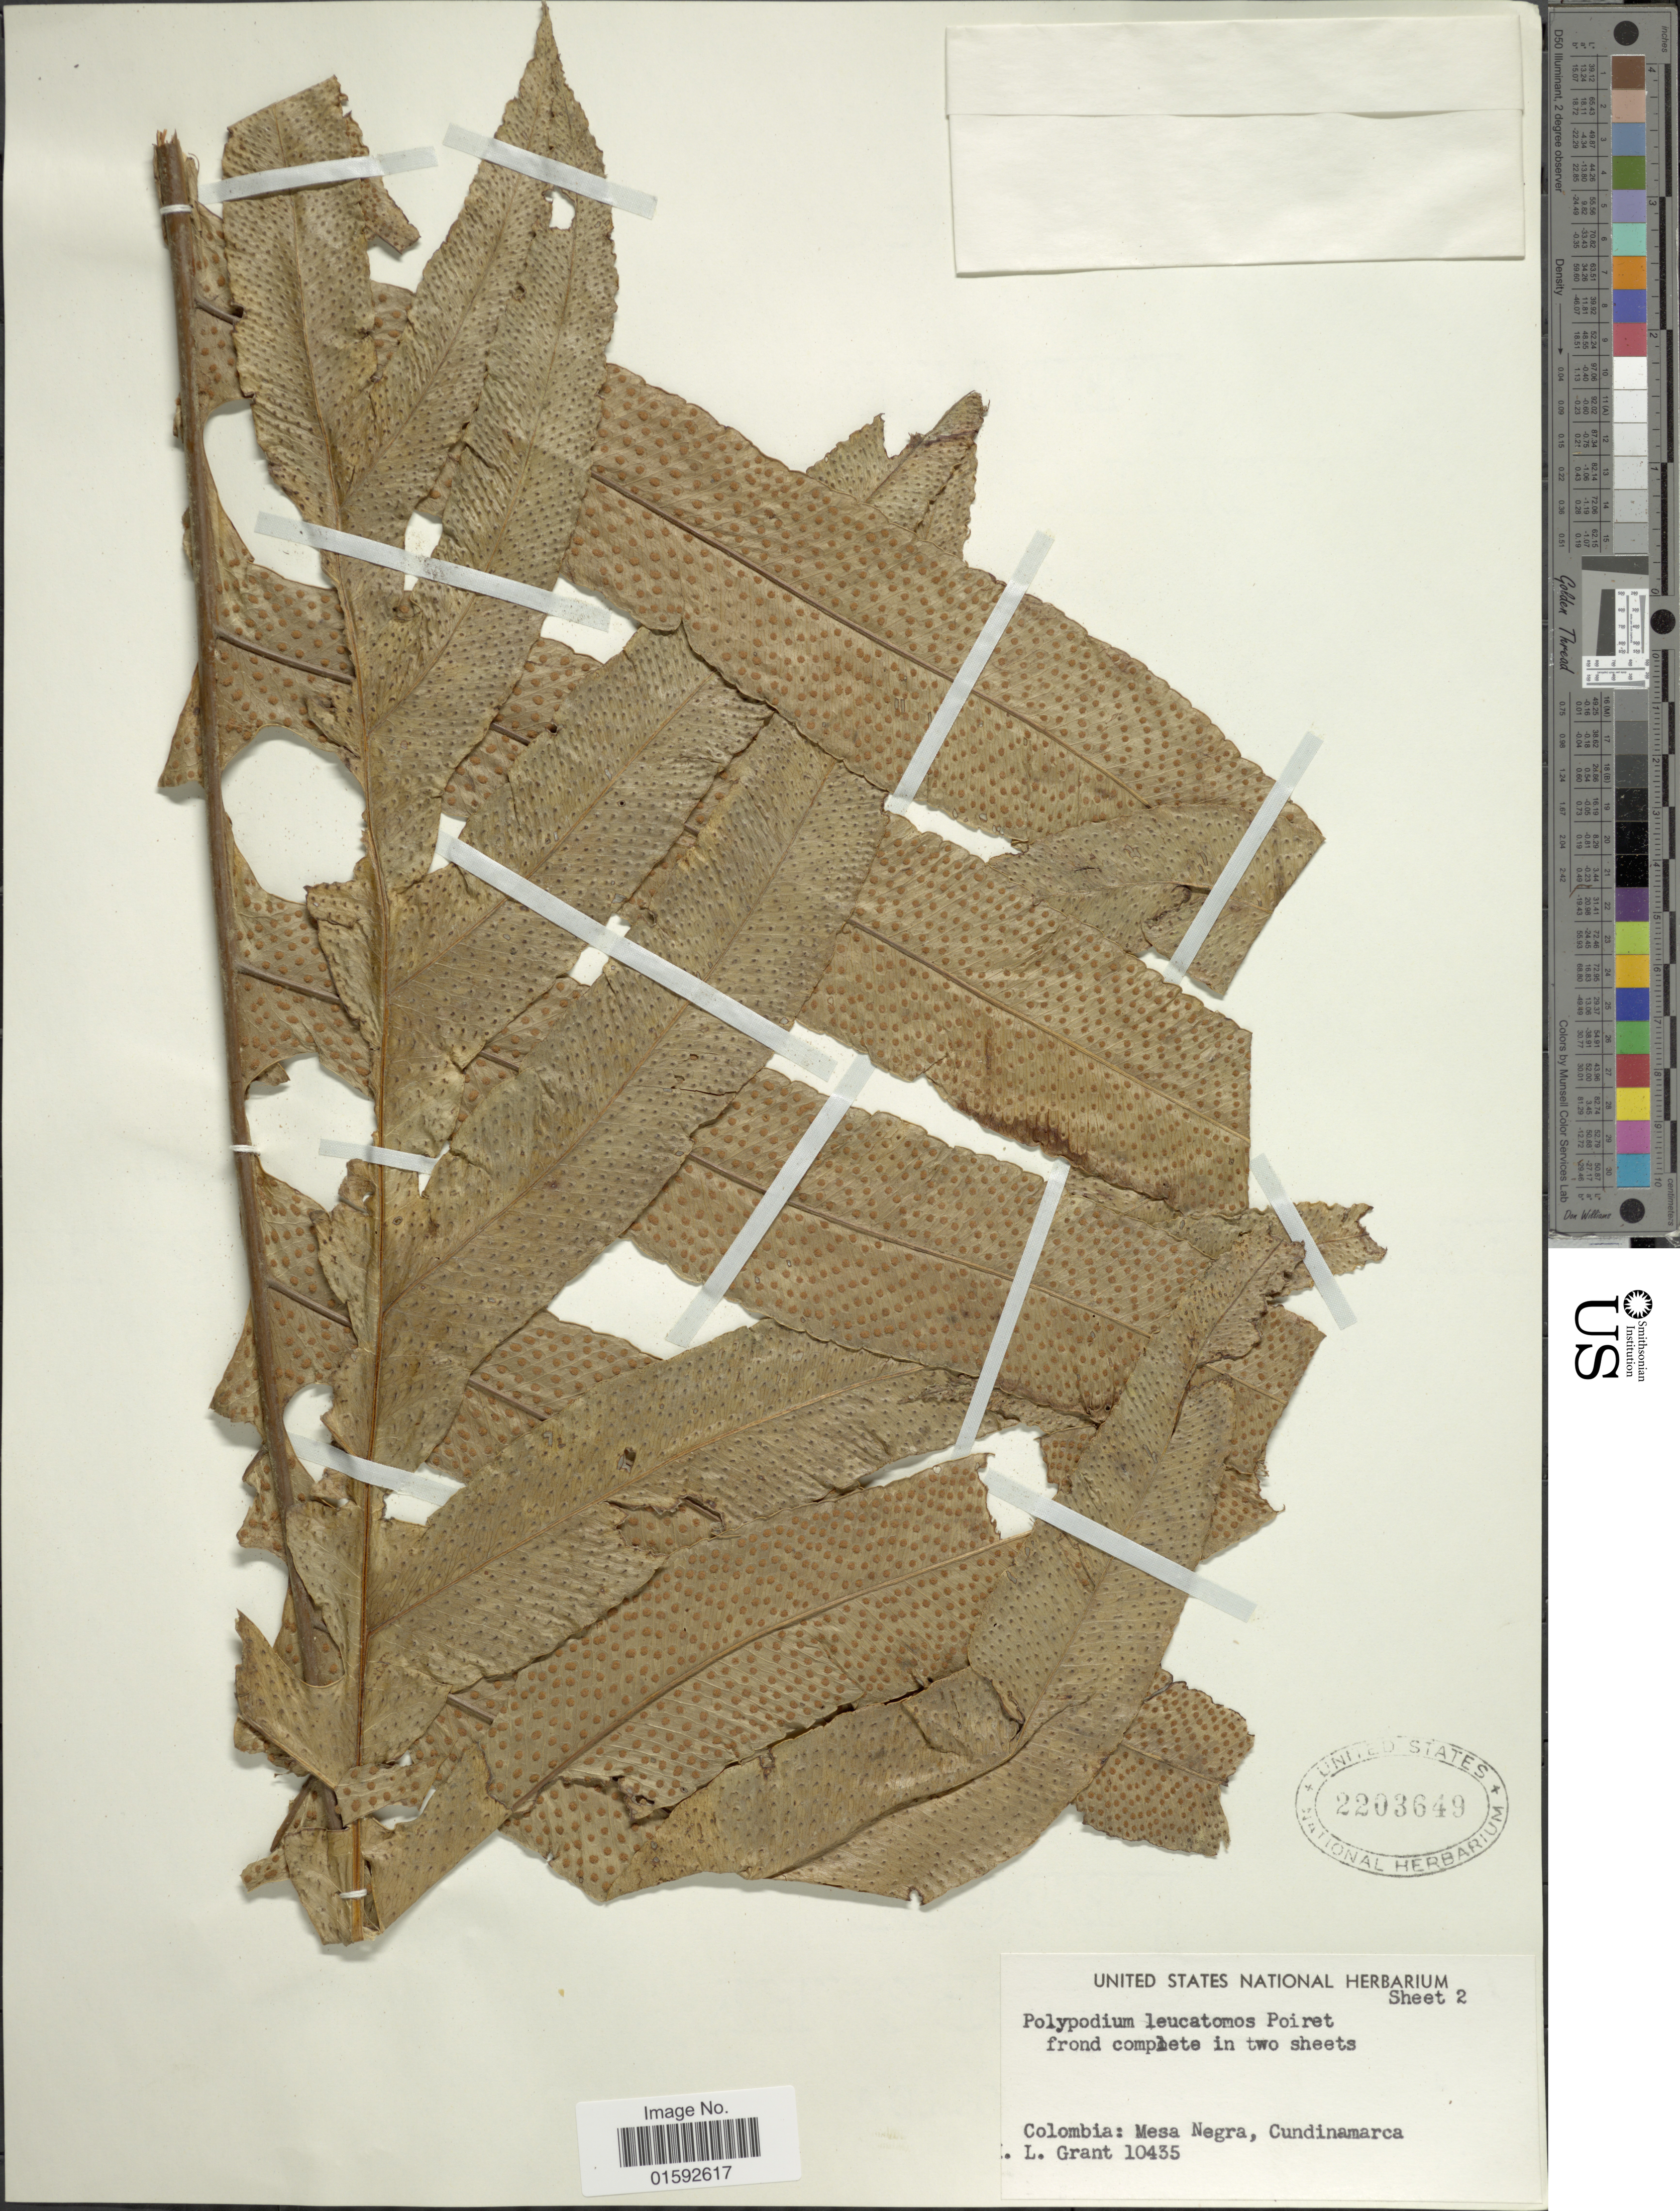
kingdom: Plantae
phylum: Tracheophyta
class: Polypodiopsida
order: Polypodiales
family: Polypodiaceae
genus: Phlebodium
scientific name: Phlebodium decumanum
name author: (Willd.) J. Sm.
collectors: L. Grant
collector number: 10435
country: Colombia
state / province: Cundinamarca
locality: Colombia: Mesa Negra, Cundinamarca.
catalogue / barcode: US 2203649